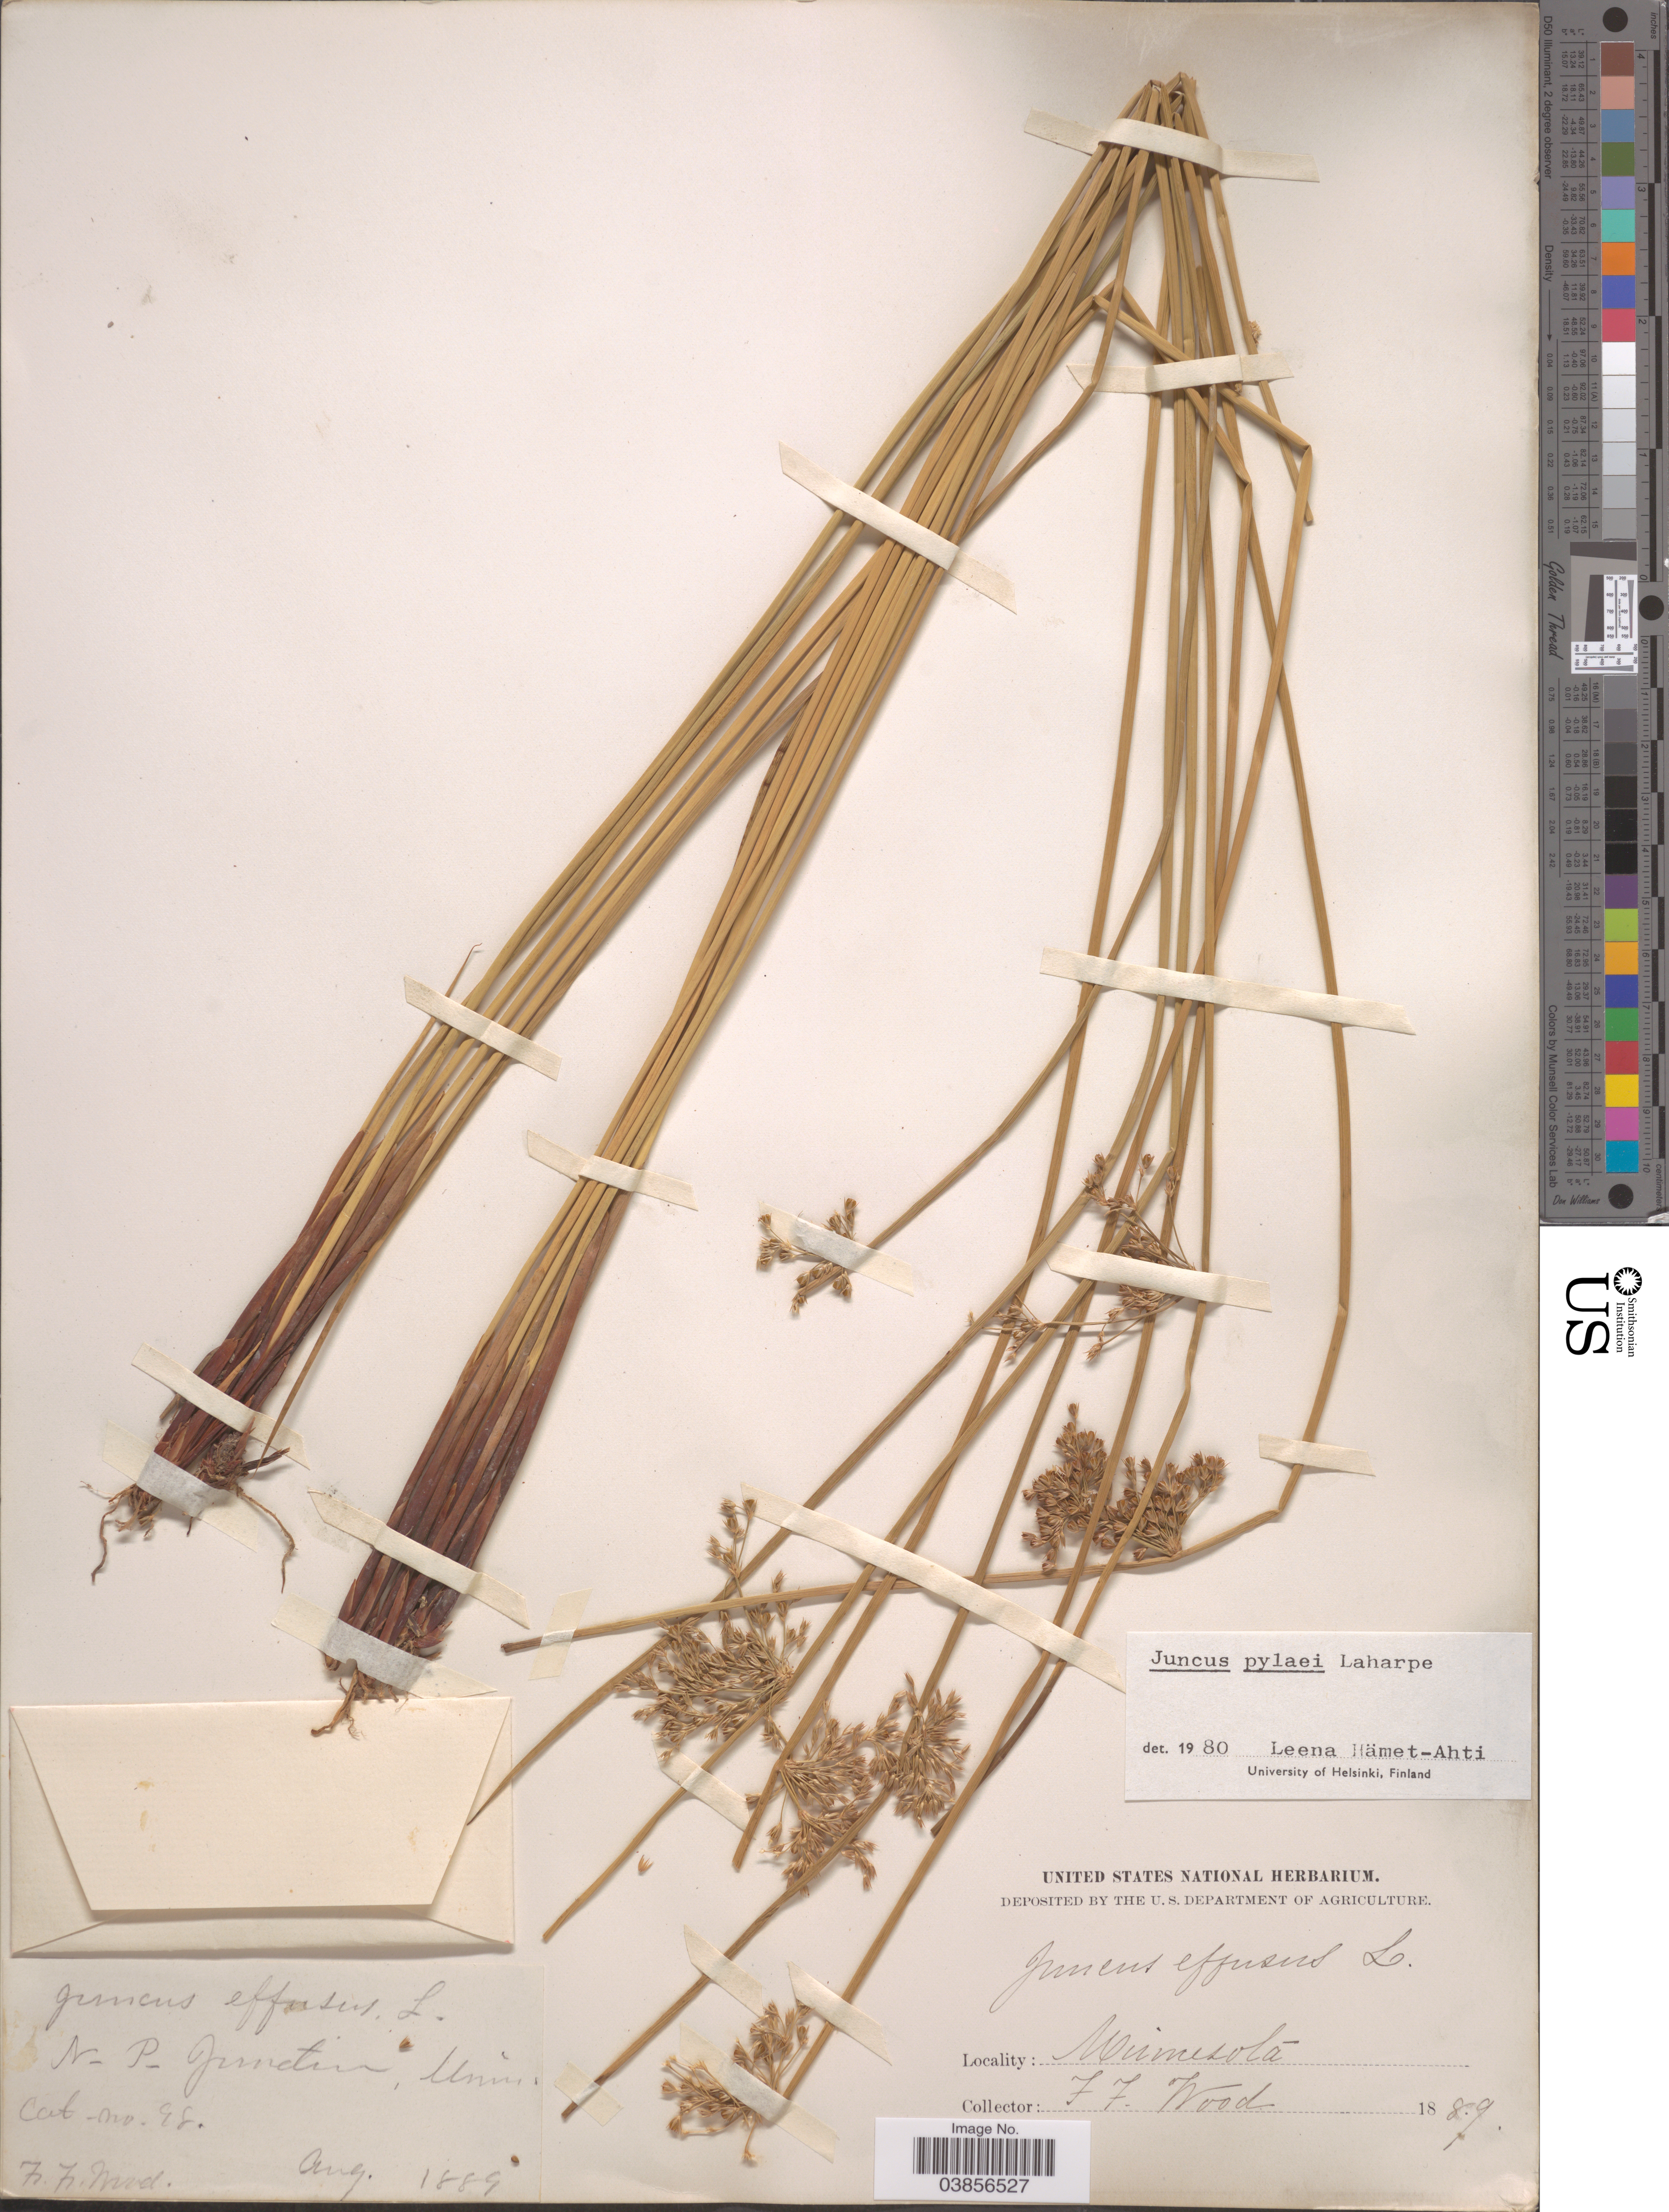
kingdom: Plantae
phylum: Tracheophyta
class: Liliopsida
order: Poales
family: Juncaceae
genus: Juncus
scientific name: Juncus pylaei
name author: Laharpe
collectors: F. Wood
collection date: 1889-08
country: United States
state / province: Minnesota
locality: N.P. Junction.